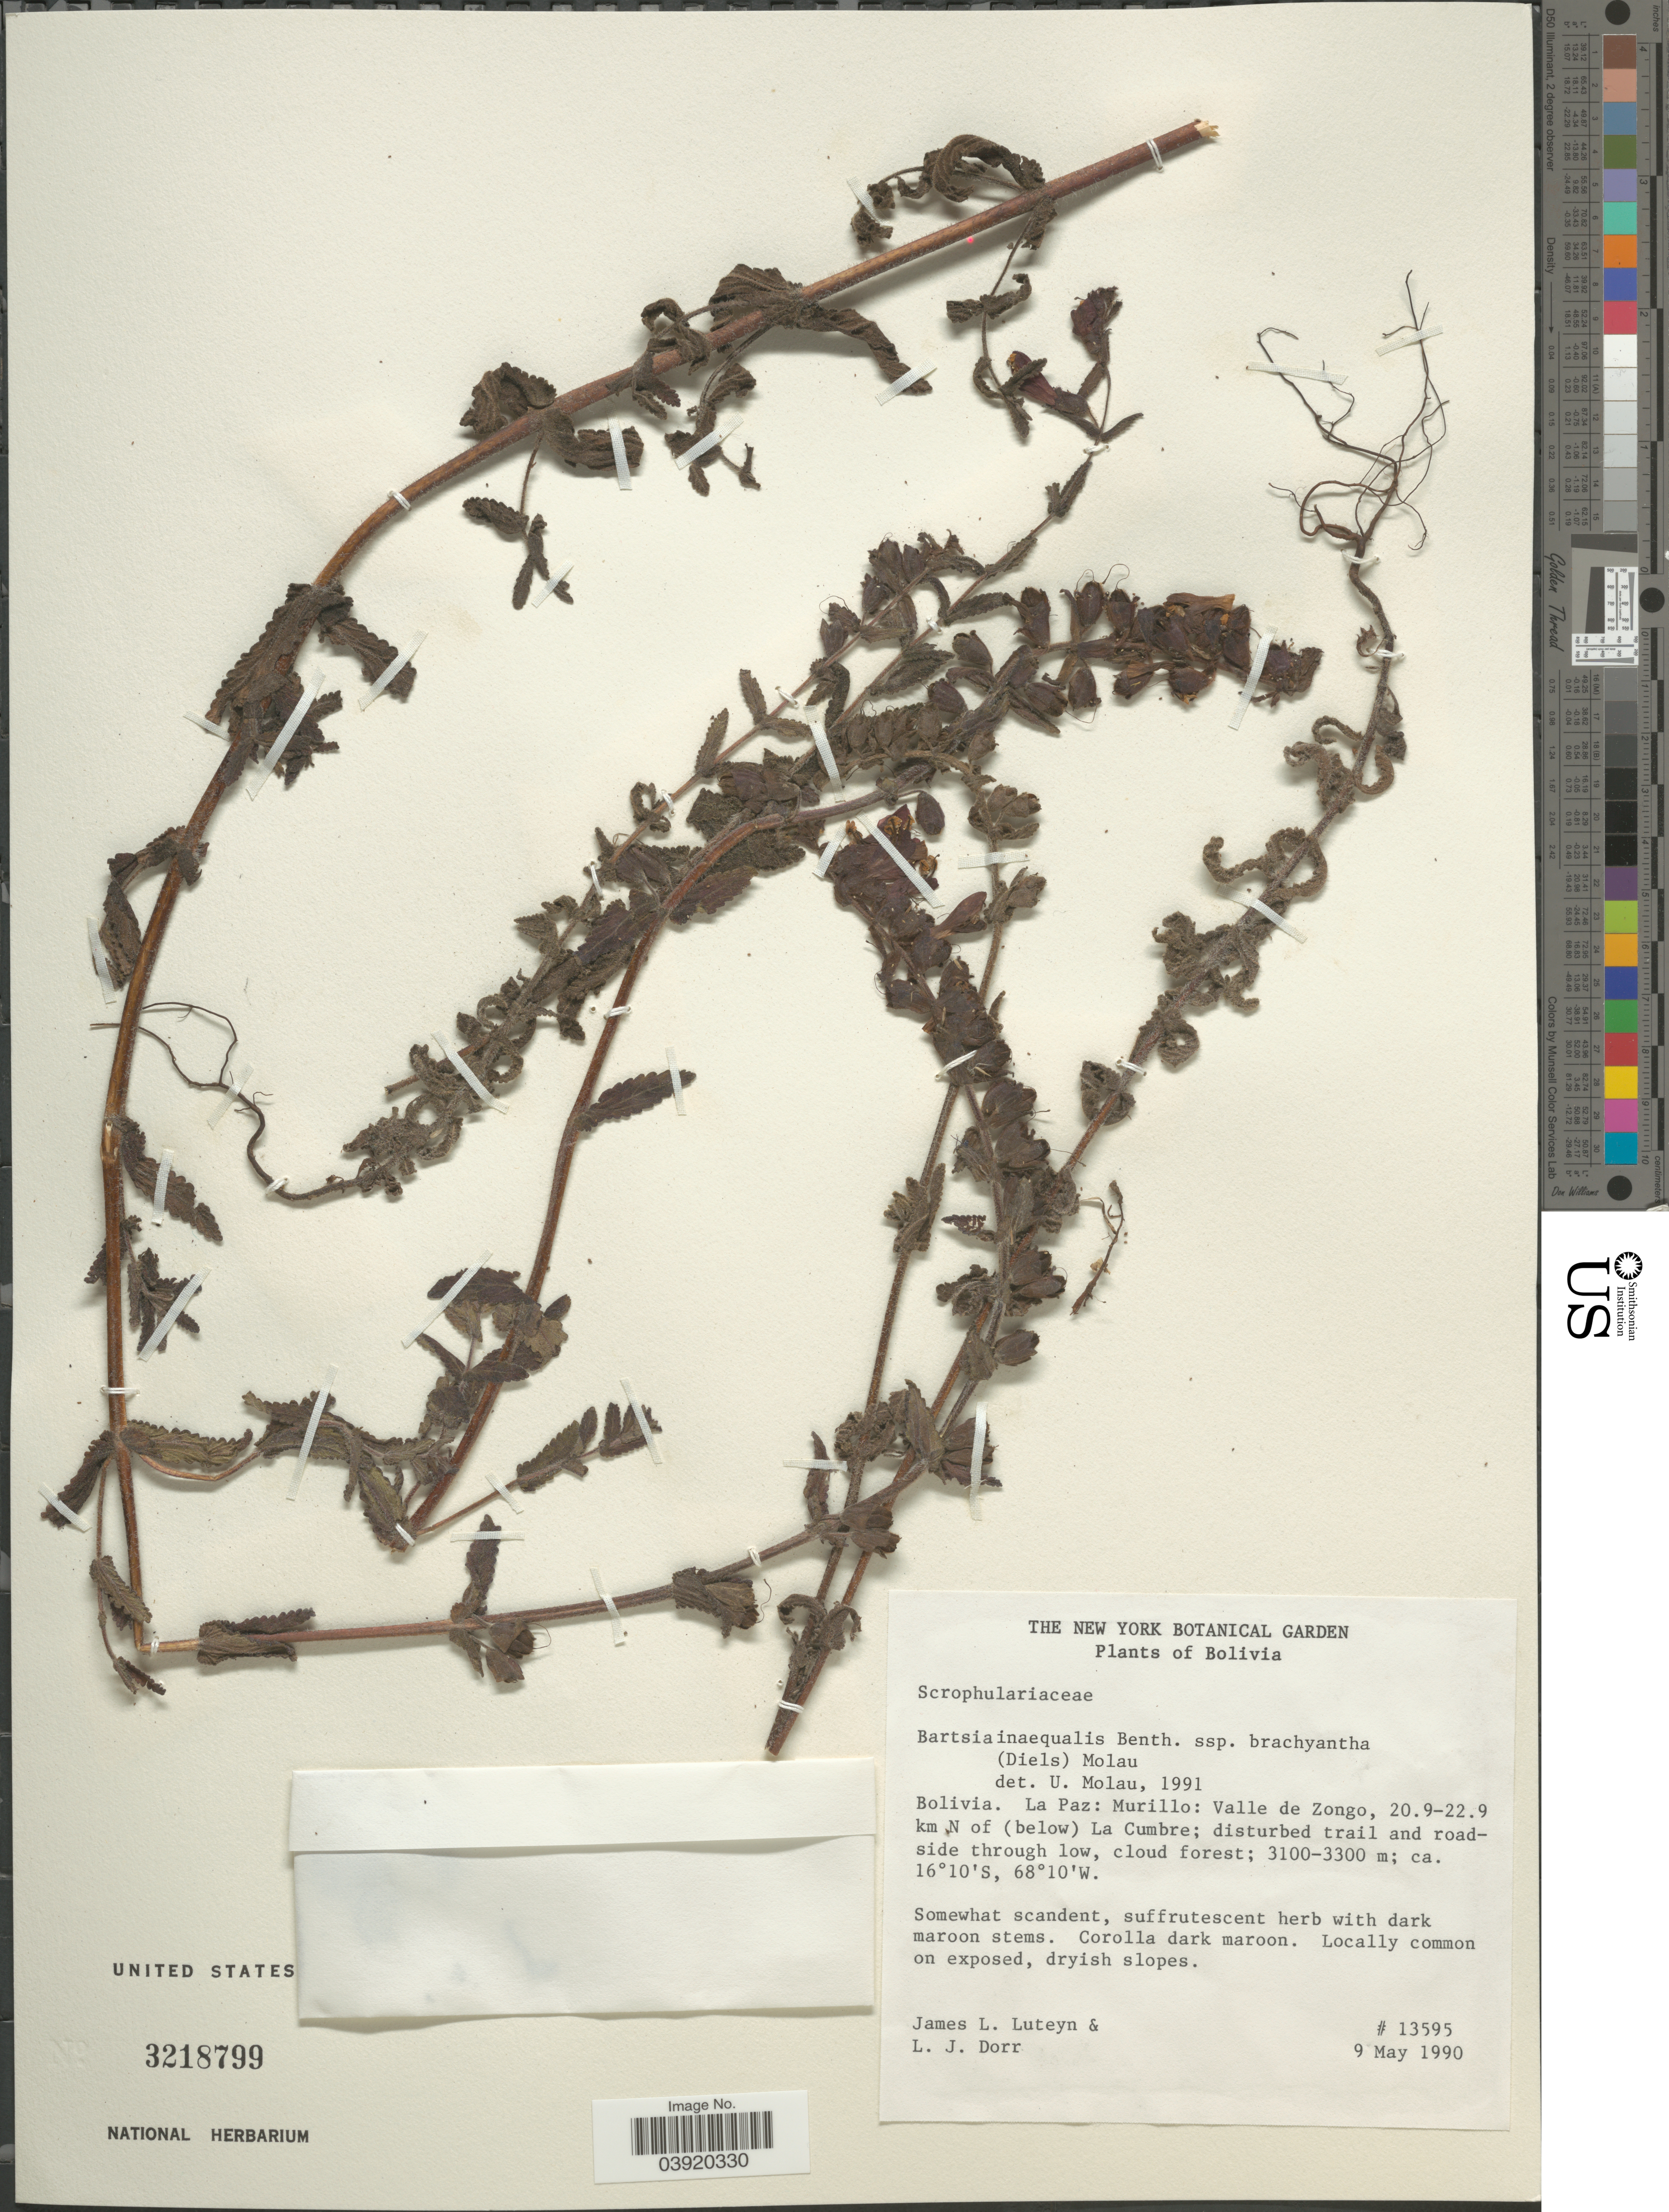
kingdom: Plantae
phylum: Tracheophyta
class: Magnoliopsida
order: Lamiales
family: Orobanchaceae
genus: Bartsia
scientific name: Bartsia inaequalis subsp. brachyantha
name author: (Diels) Molau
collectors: J. L. Luteyn & L. J. Dorr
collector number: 13595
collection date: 1990-05-09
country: Bolivia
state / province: La Paz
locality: Murillo: Valle de Zongo, 20.9-22.9 km N of (below) La Cumbre.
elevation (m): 3100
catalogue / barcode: US 3218799